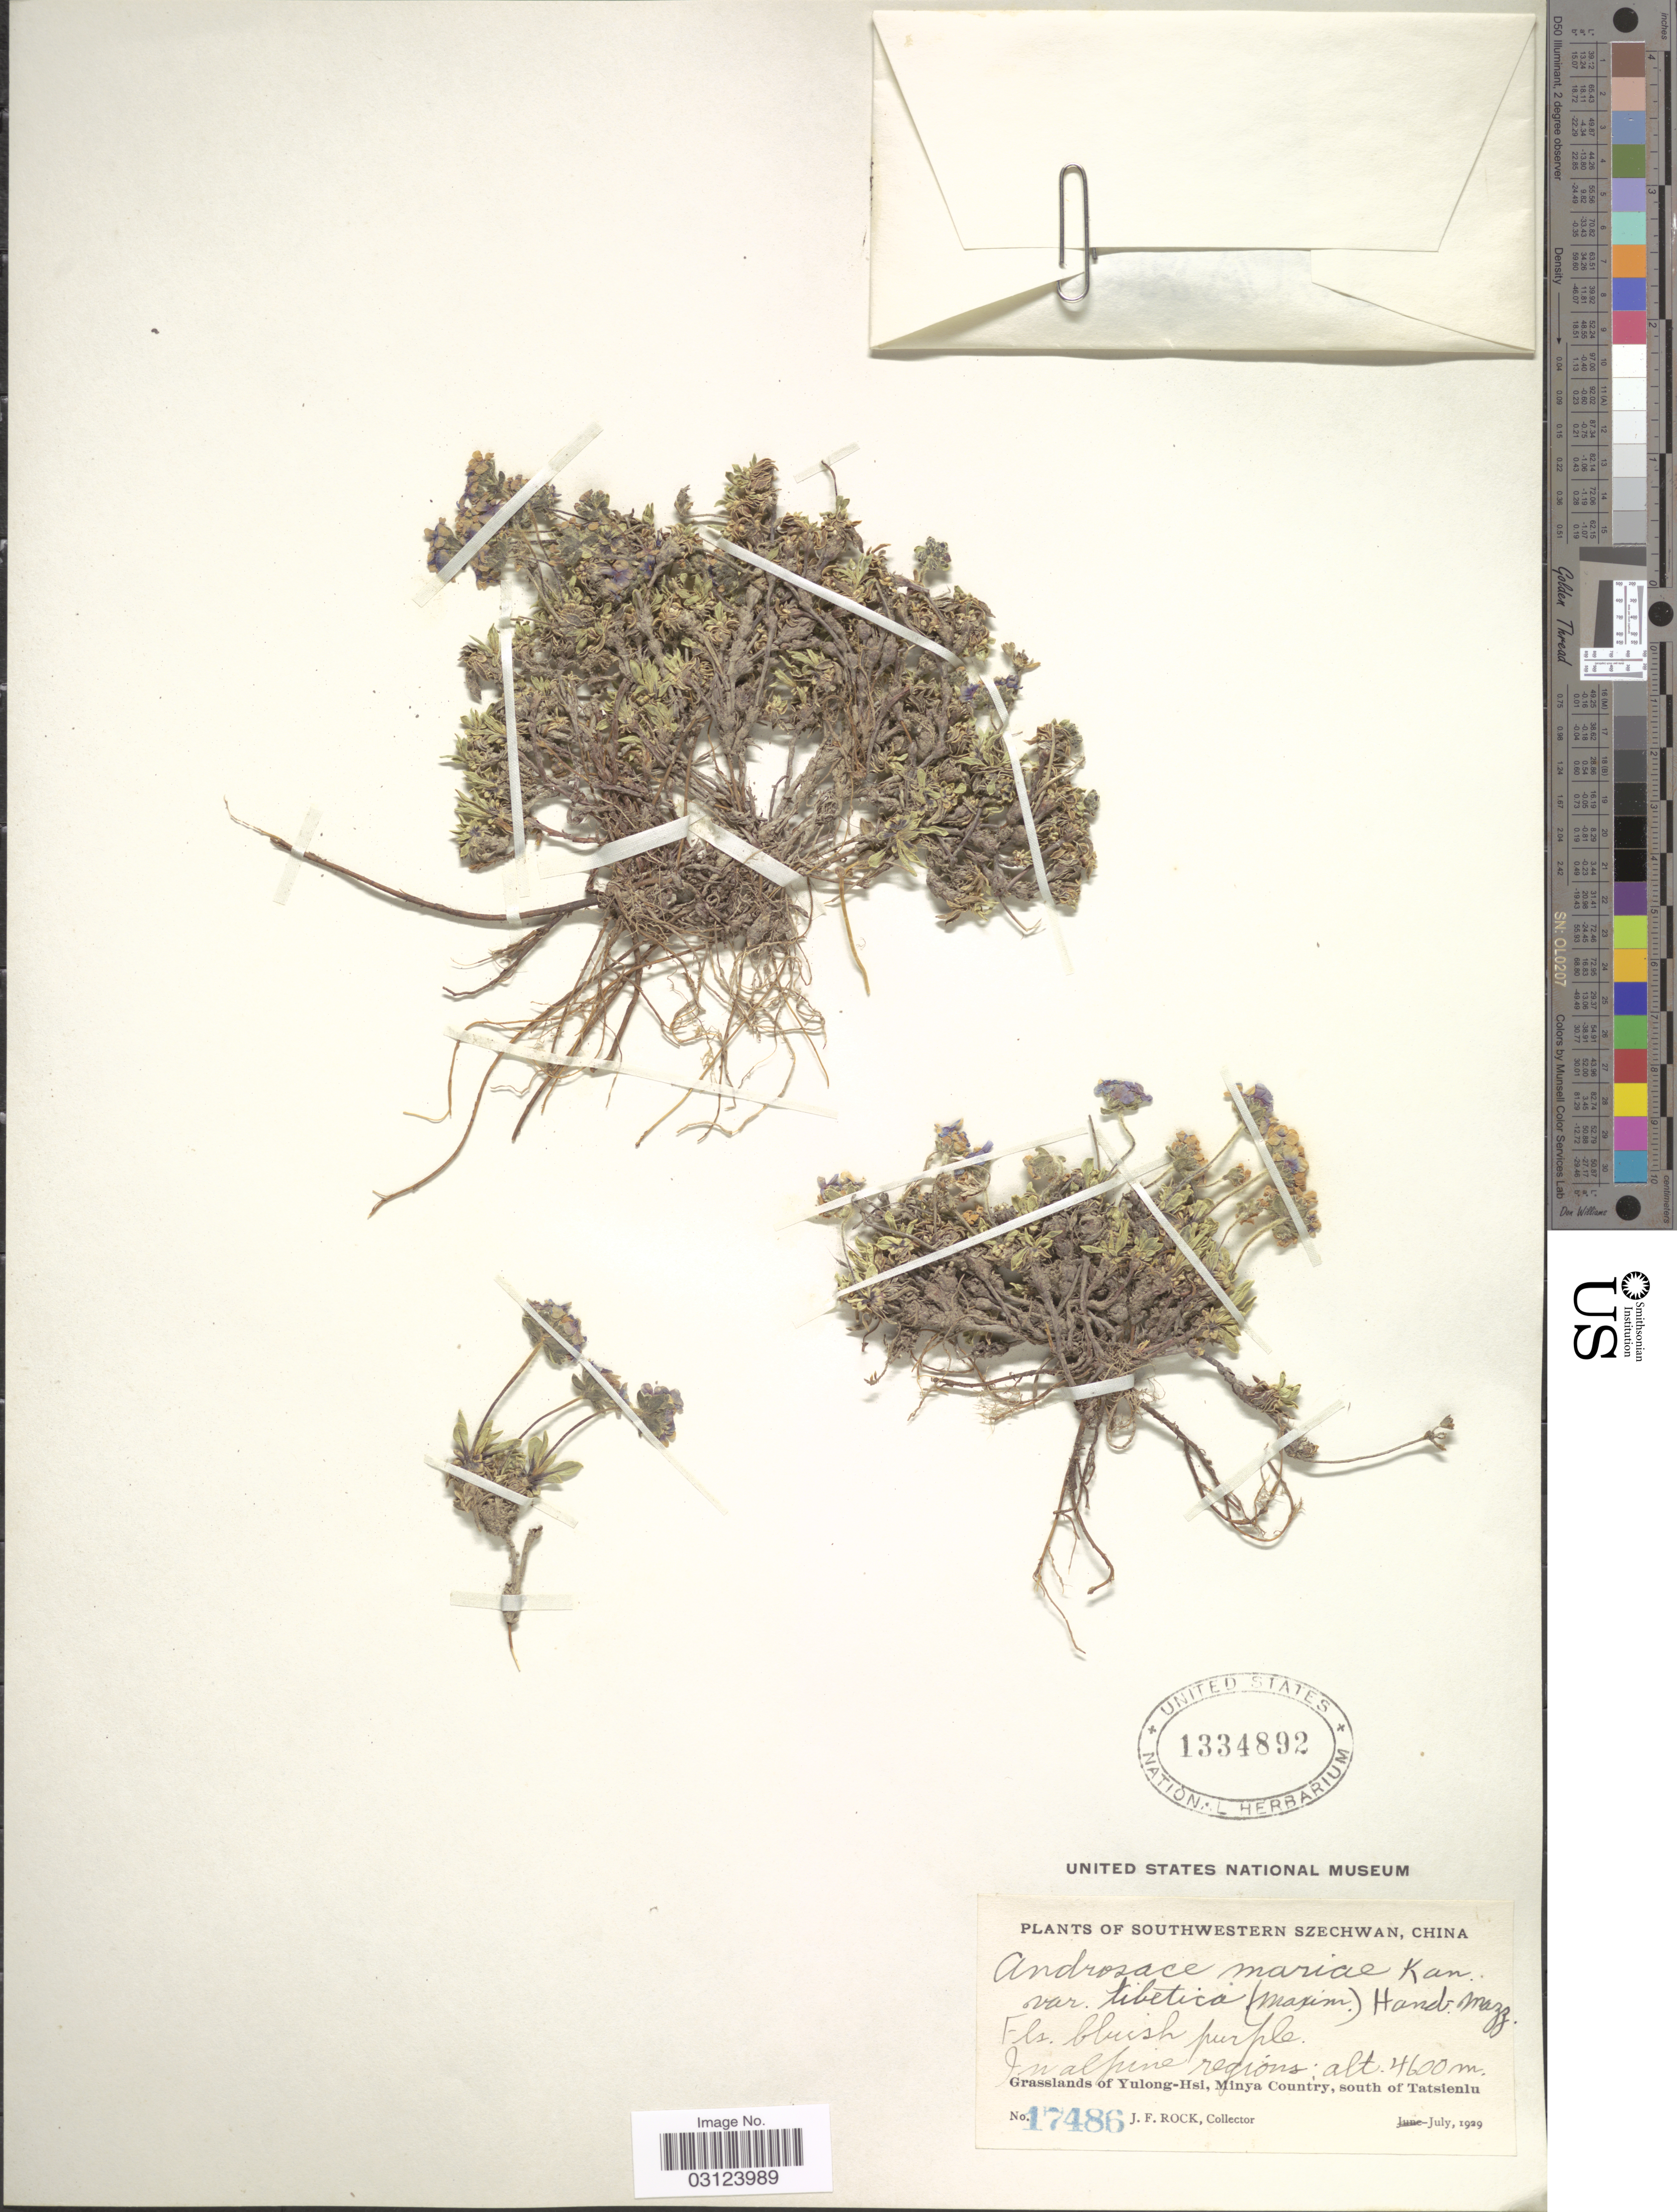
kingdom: Plantae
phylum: Tracheophyta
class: Magnoliopsida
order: Ericales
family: Primulaceae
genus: Androsace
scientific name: Androsace mariae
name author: Kanitz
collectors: J. Rock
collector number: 17486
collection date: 1929-07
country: China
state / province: Sichuan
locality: Southwestern Szechwan, Grasslands of Yulong-Hsi, Minya Country, south of Tatsienlu. In alpine regions.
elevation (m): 4600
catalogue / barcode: US 1334892